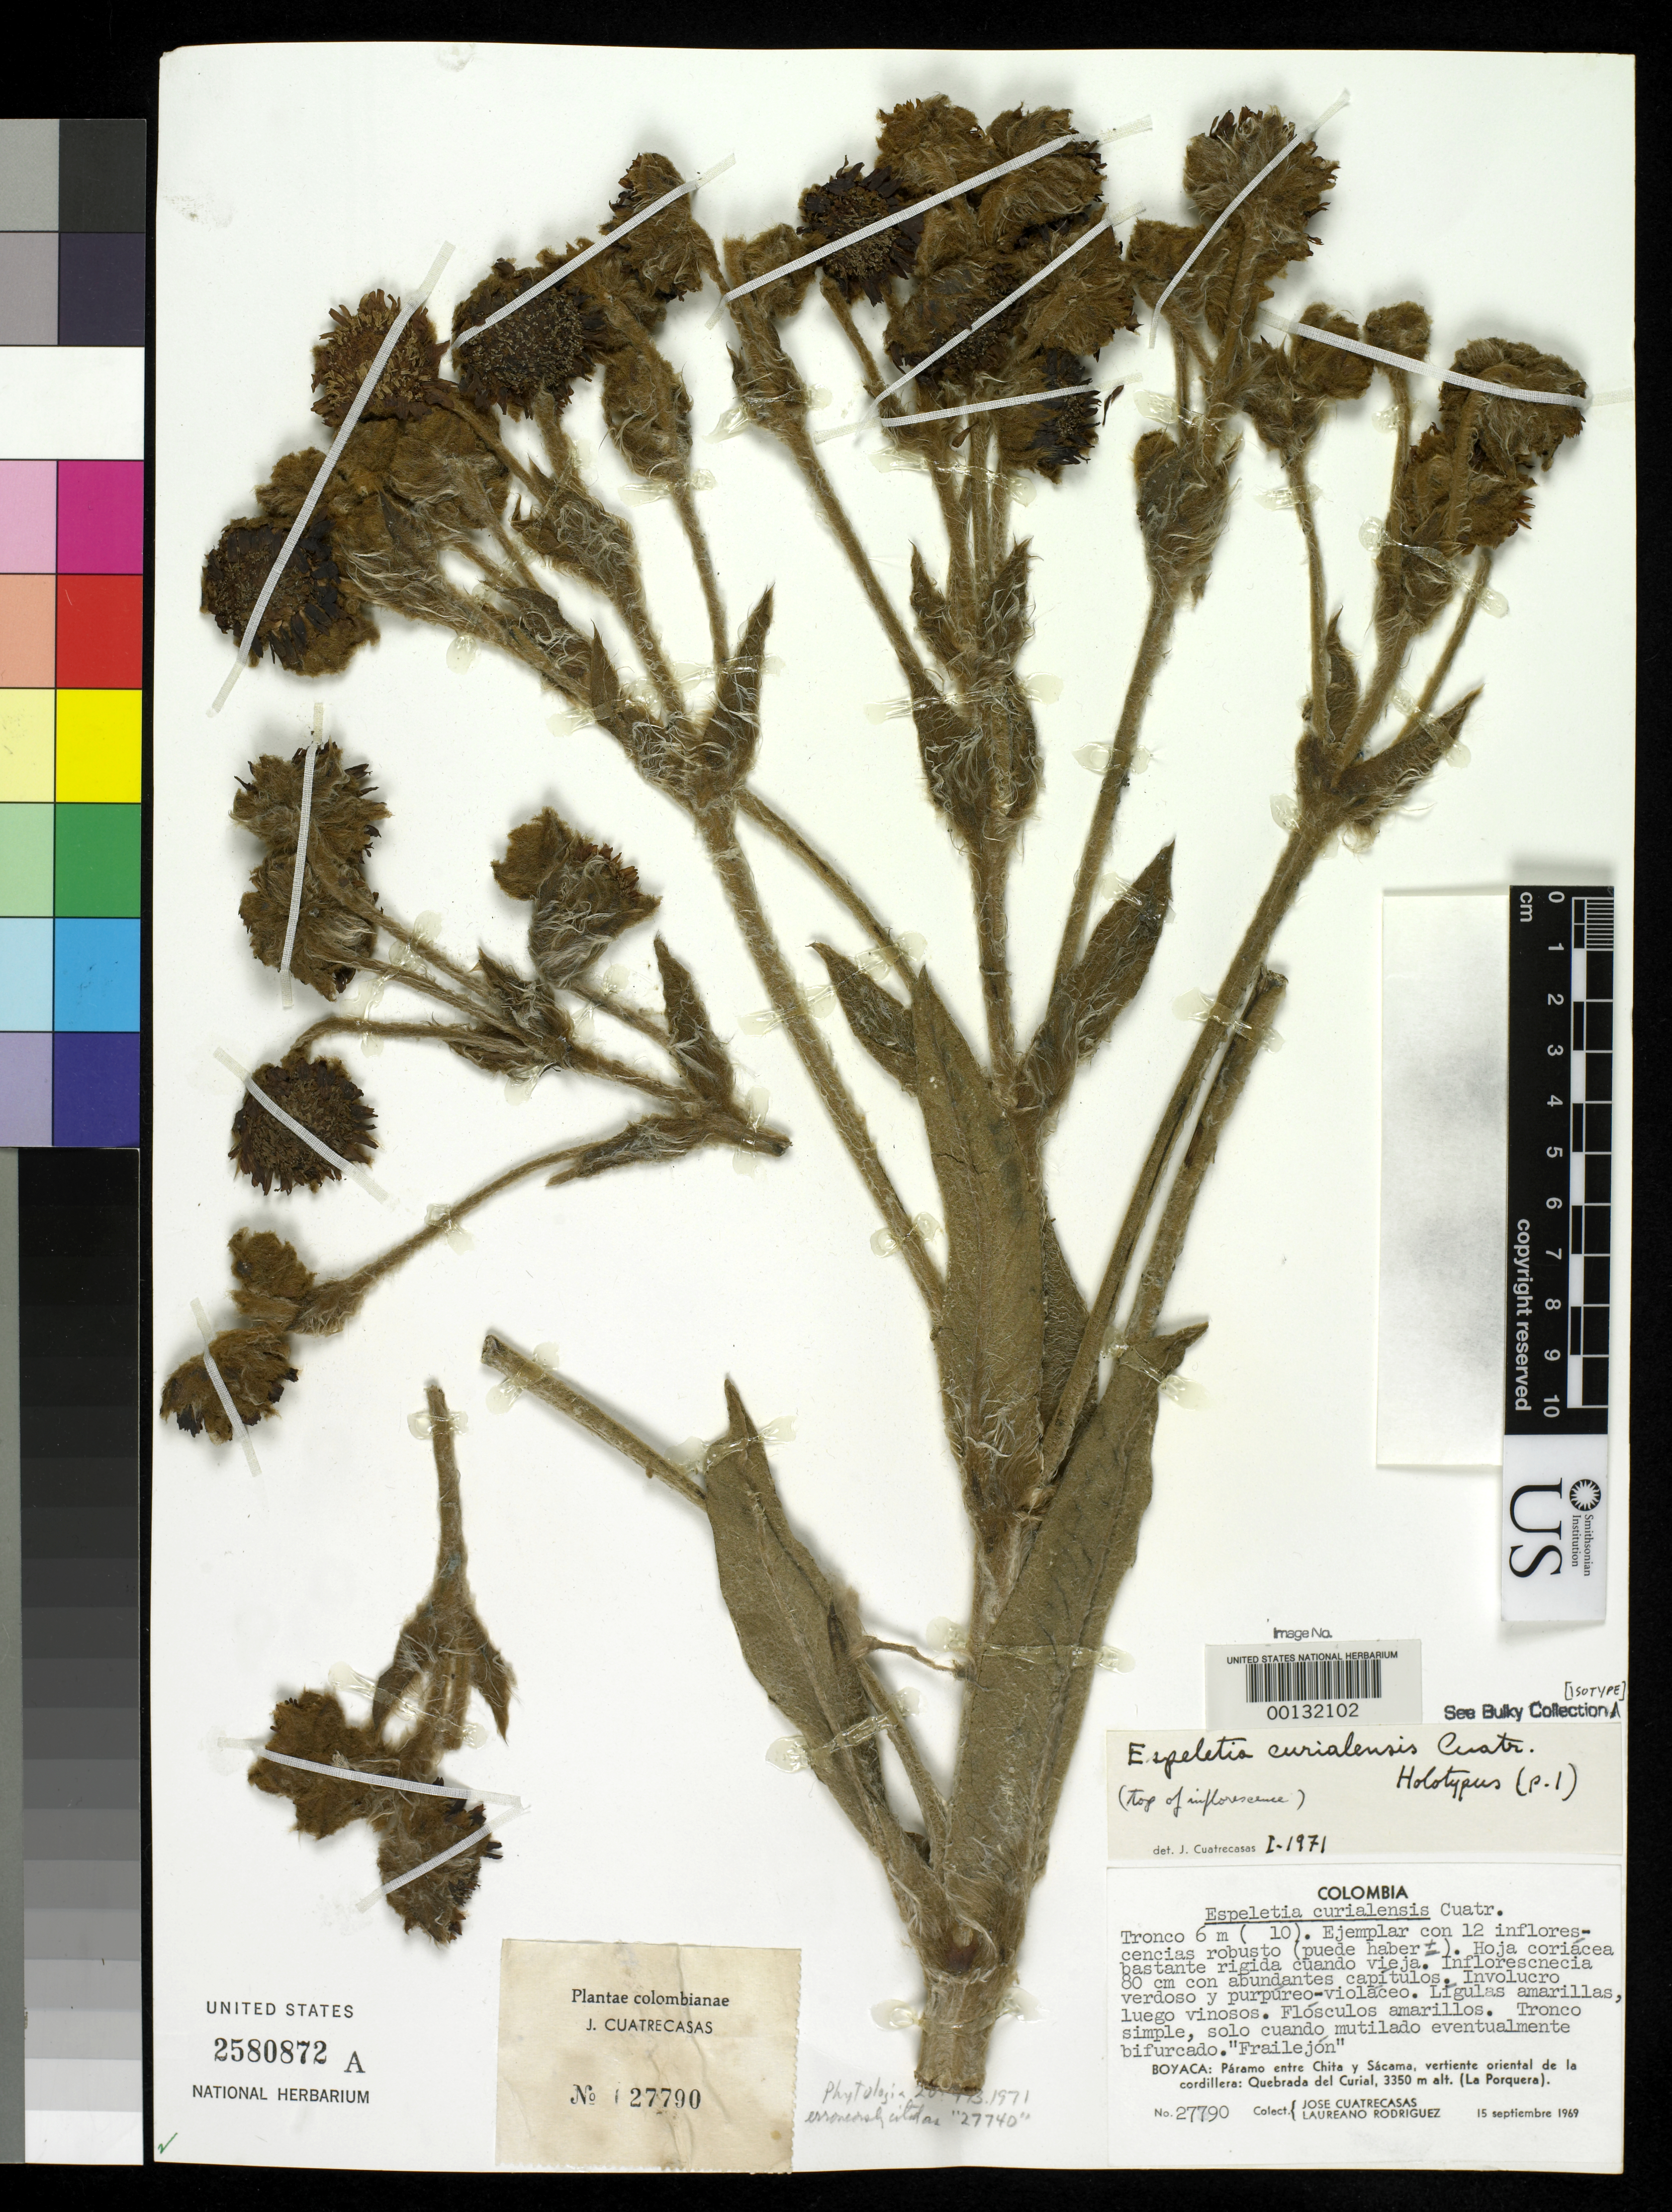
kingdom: Plantae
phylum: Tracheophyta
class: Magnoliopsida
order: Asterales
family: Asteraceae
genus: Espeletia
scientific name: Espeletia curialensis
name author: Cuatrec.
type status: Holotype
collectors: J. Cuatrecasas & L. Rodriguez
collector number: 27790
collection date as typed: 15 Sep 1969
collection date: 1969-09-15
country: Colombia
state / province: Boyacá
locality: Quebrada del Curial, Páramo entre Chita y Sacama, La Porquera. [Quebrada del Curial, upland between Chita y Sacama, La Porquera.]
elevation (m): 3350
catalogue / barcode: US 2580872A